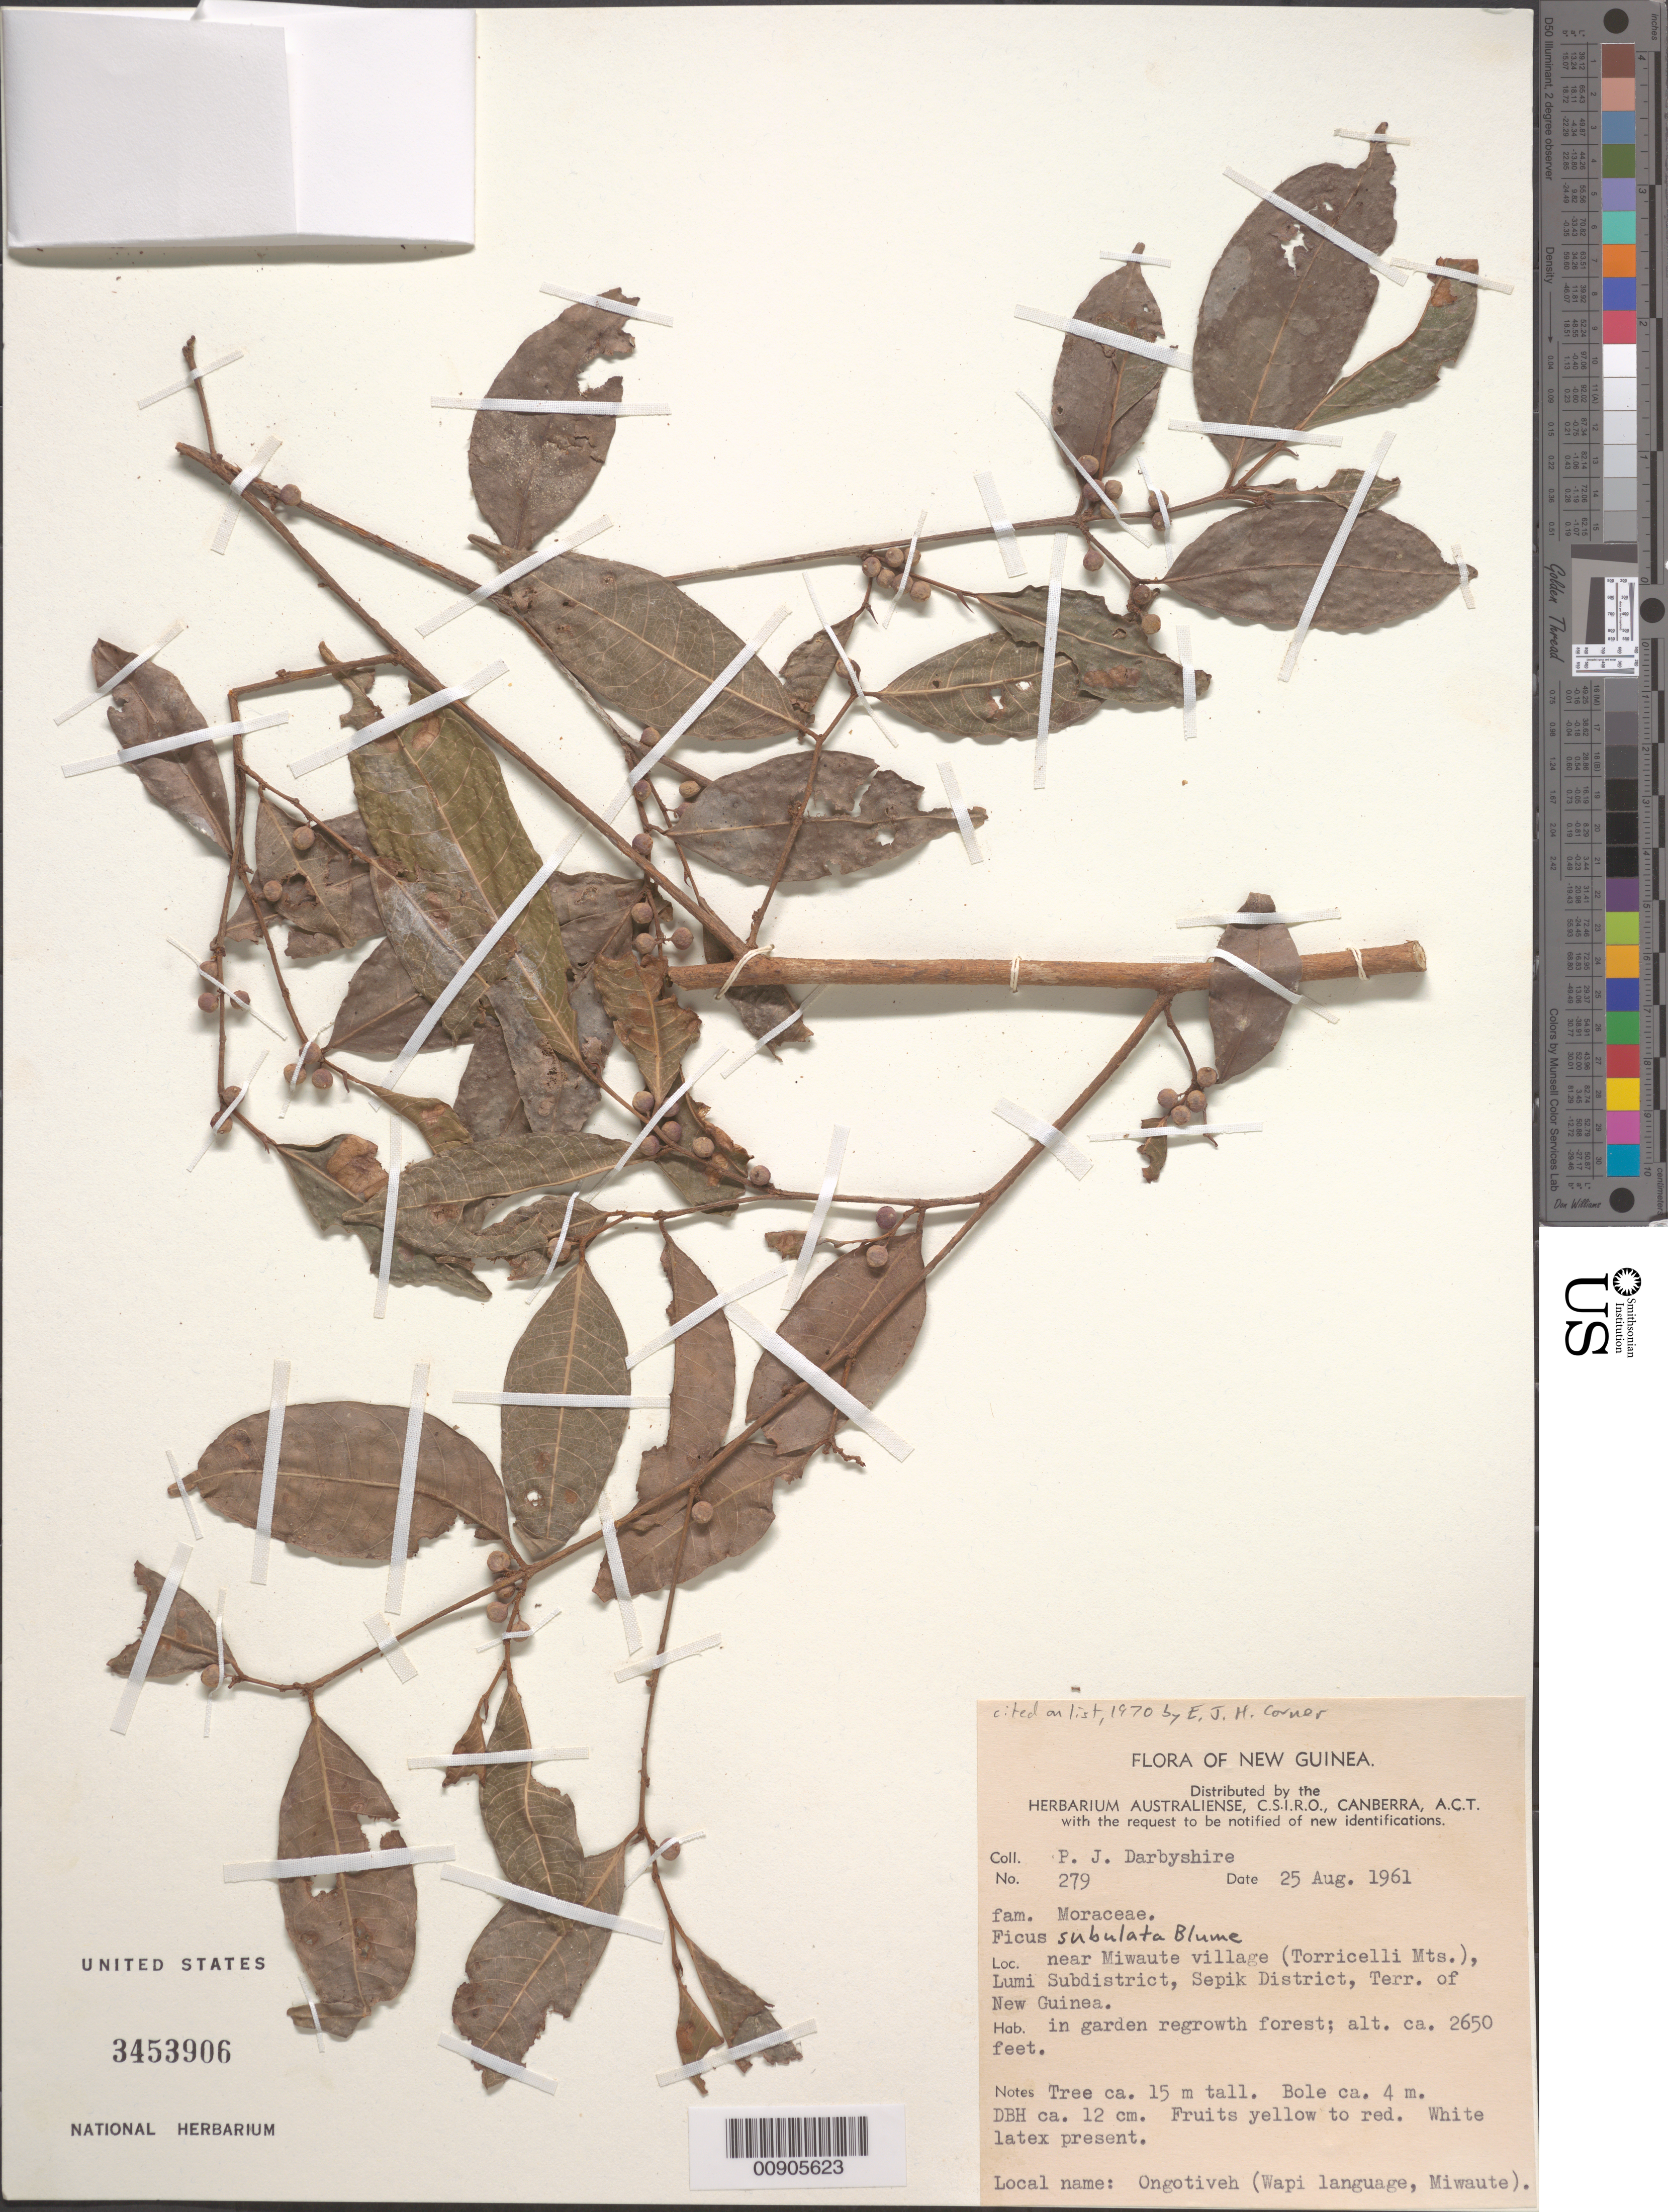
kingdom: Plantae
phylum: Tracheophyta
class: Magnoliopsida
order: Rosales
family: Moraceae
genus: Ficus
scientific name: Ficus subulata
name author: Blume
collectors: P. Darbyshire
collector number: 279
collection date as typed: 25 Aug 1961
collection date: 1961-08-25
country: Papua New Guinea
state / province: Sandaun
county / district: Lumi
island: New Guinea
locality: Near Miwaute village (Torriicelli Mts.), Lumi Subdistrict, sepik District, Terr. Of New Guinea.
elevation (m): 808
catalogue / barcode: US 3453906